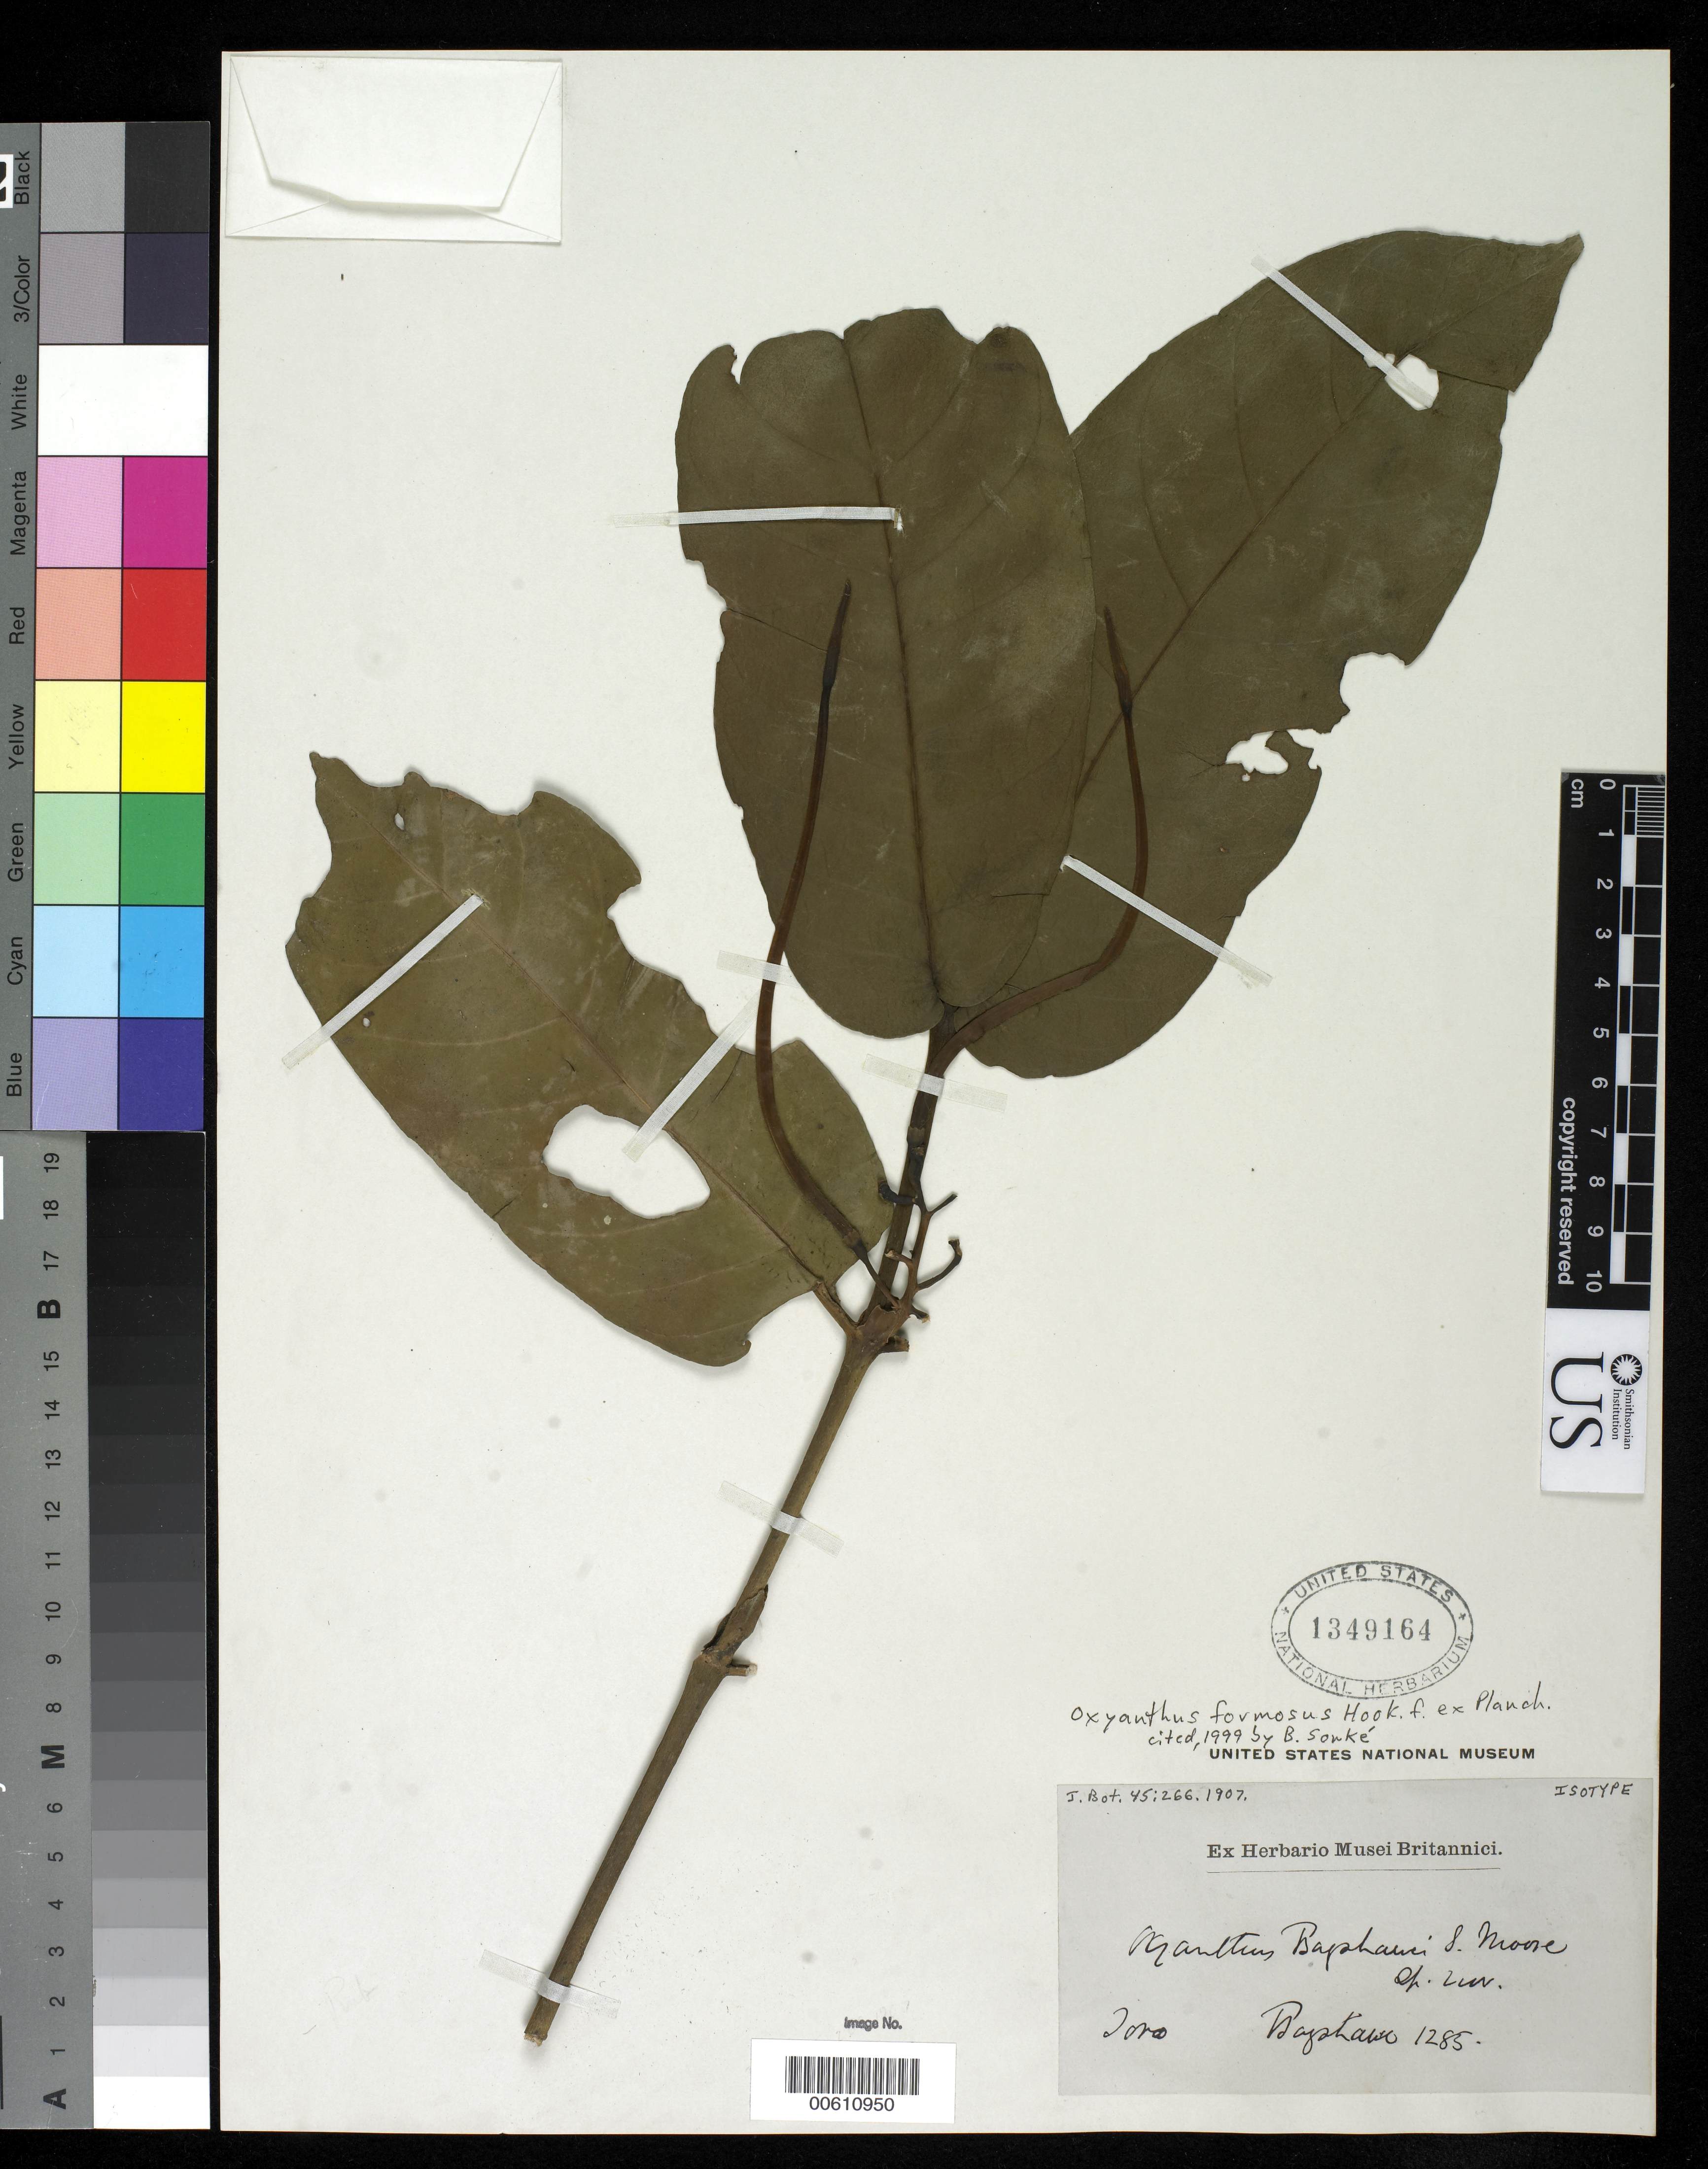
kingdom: Plantae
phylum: Tracheophyta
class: Magnoliopsida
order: Gentianales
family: Rubiaceae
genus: Oxyanthus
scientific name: Oxyanthus bagshawei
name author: S. Moore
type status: Isotype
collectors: A. Bagshawe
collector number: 1285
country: Uganda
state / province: Western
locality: Forest bank of the Semliki River. Toro.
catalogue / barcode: US 1349164